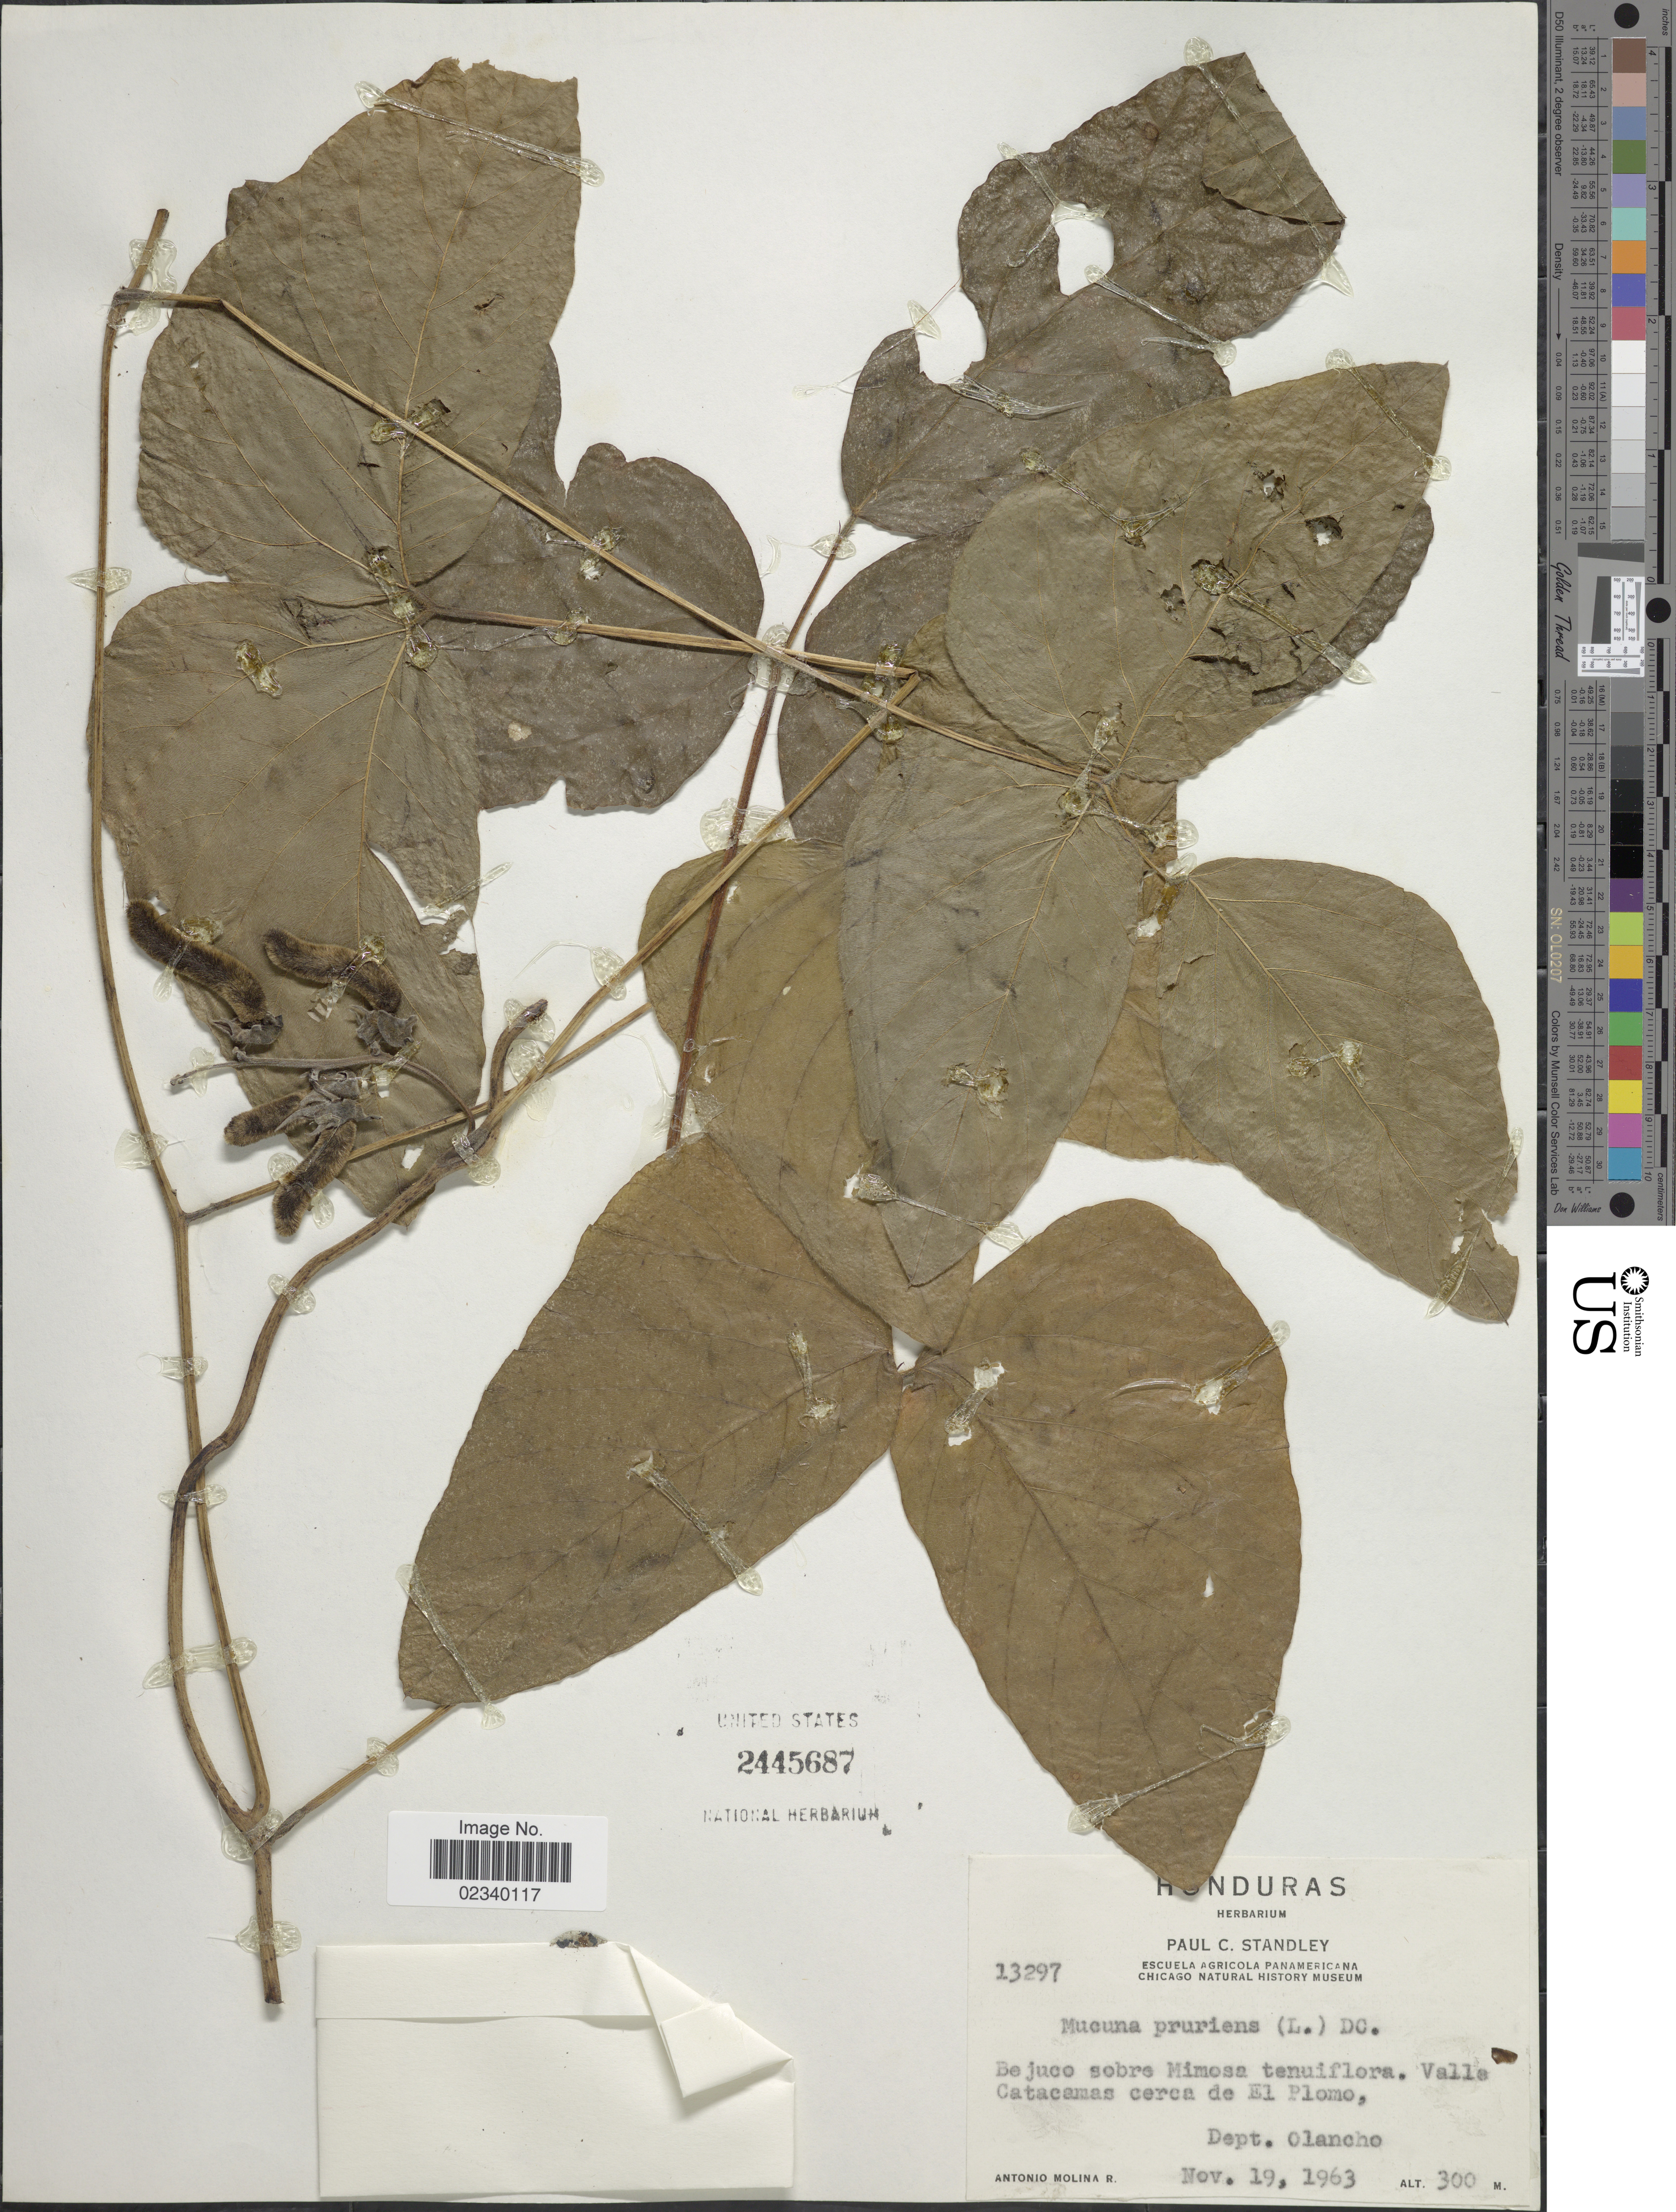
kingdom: Plantae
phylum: Tracheophyta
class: Magnoliopsida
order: Fabales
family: Fabaceae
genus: Mucuna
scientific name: Mucuna pruriens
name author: (L.) DC.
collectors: A. Molina R.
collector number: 13297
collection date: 1963-11-19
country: Honduras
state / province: Olancho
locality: Valle Catacamas cerca de El Plomo, Dept. Olancho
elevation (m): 300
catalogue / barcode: US 2445687